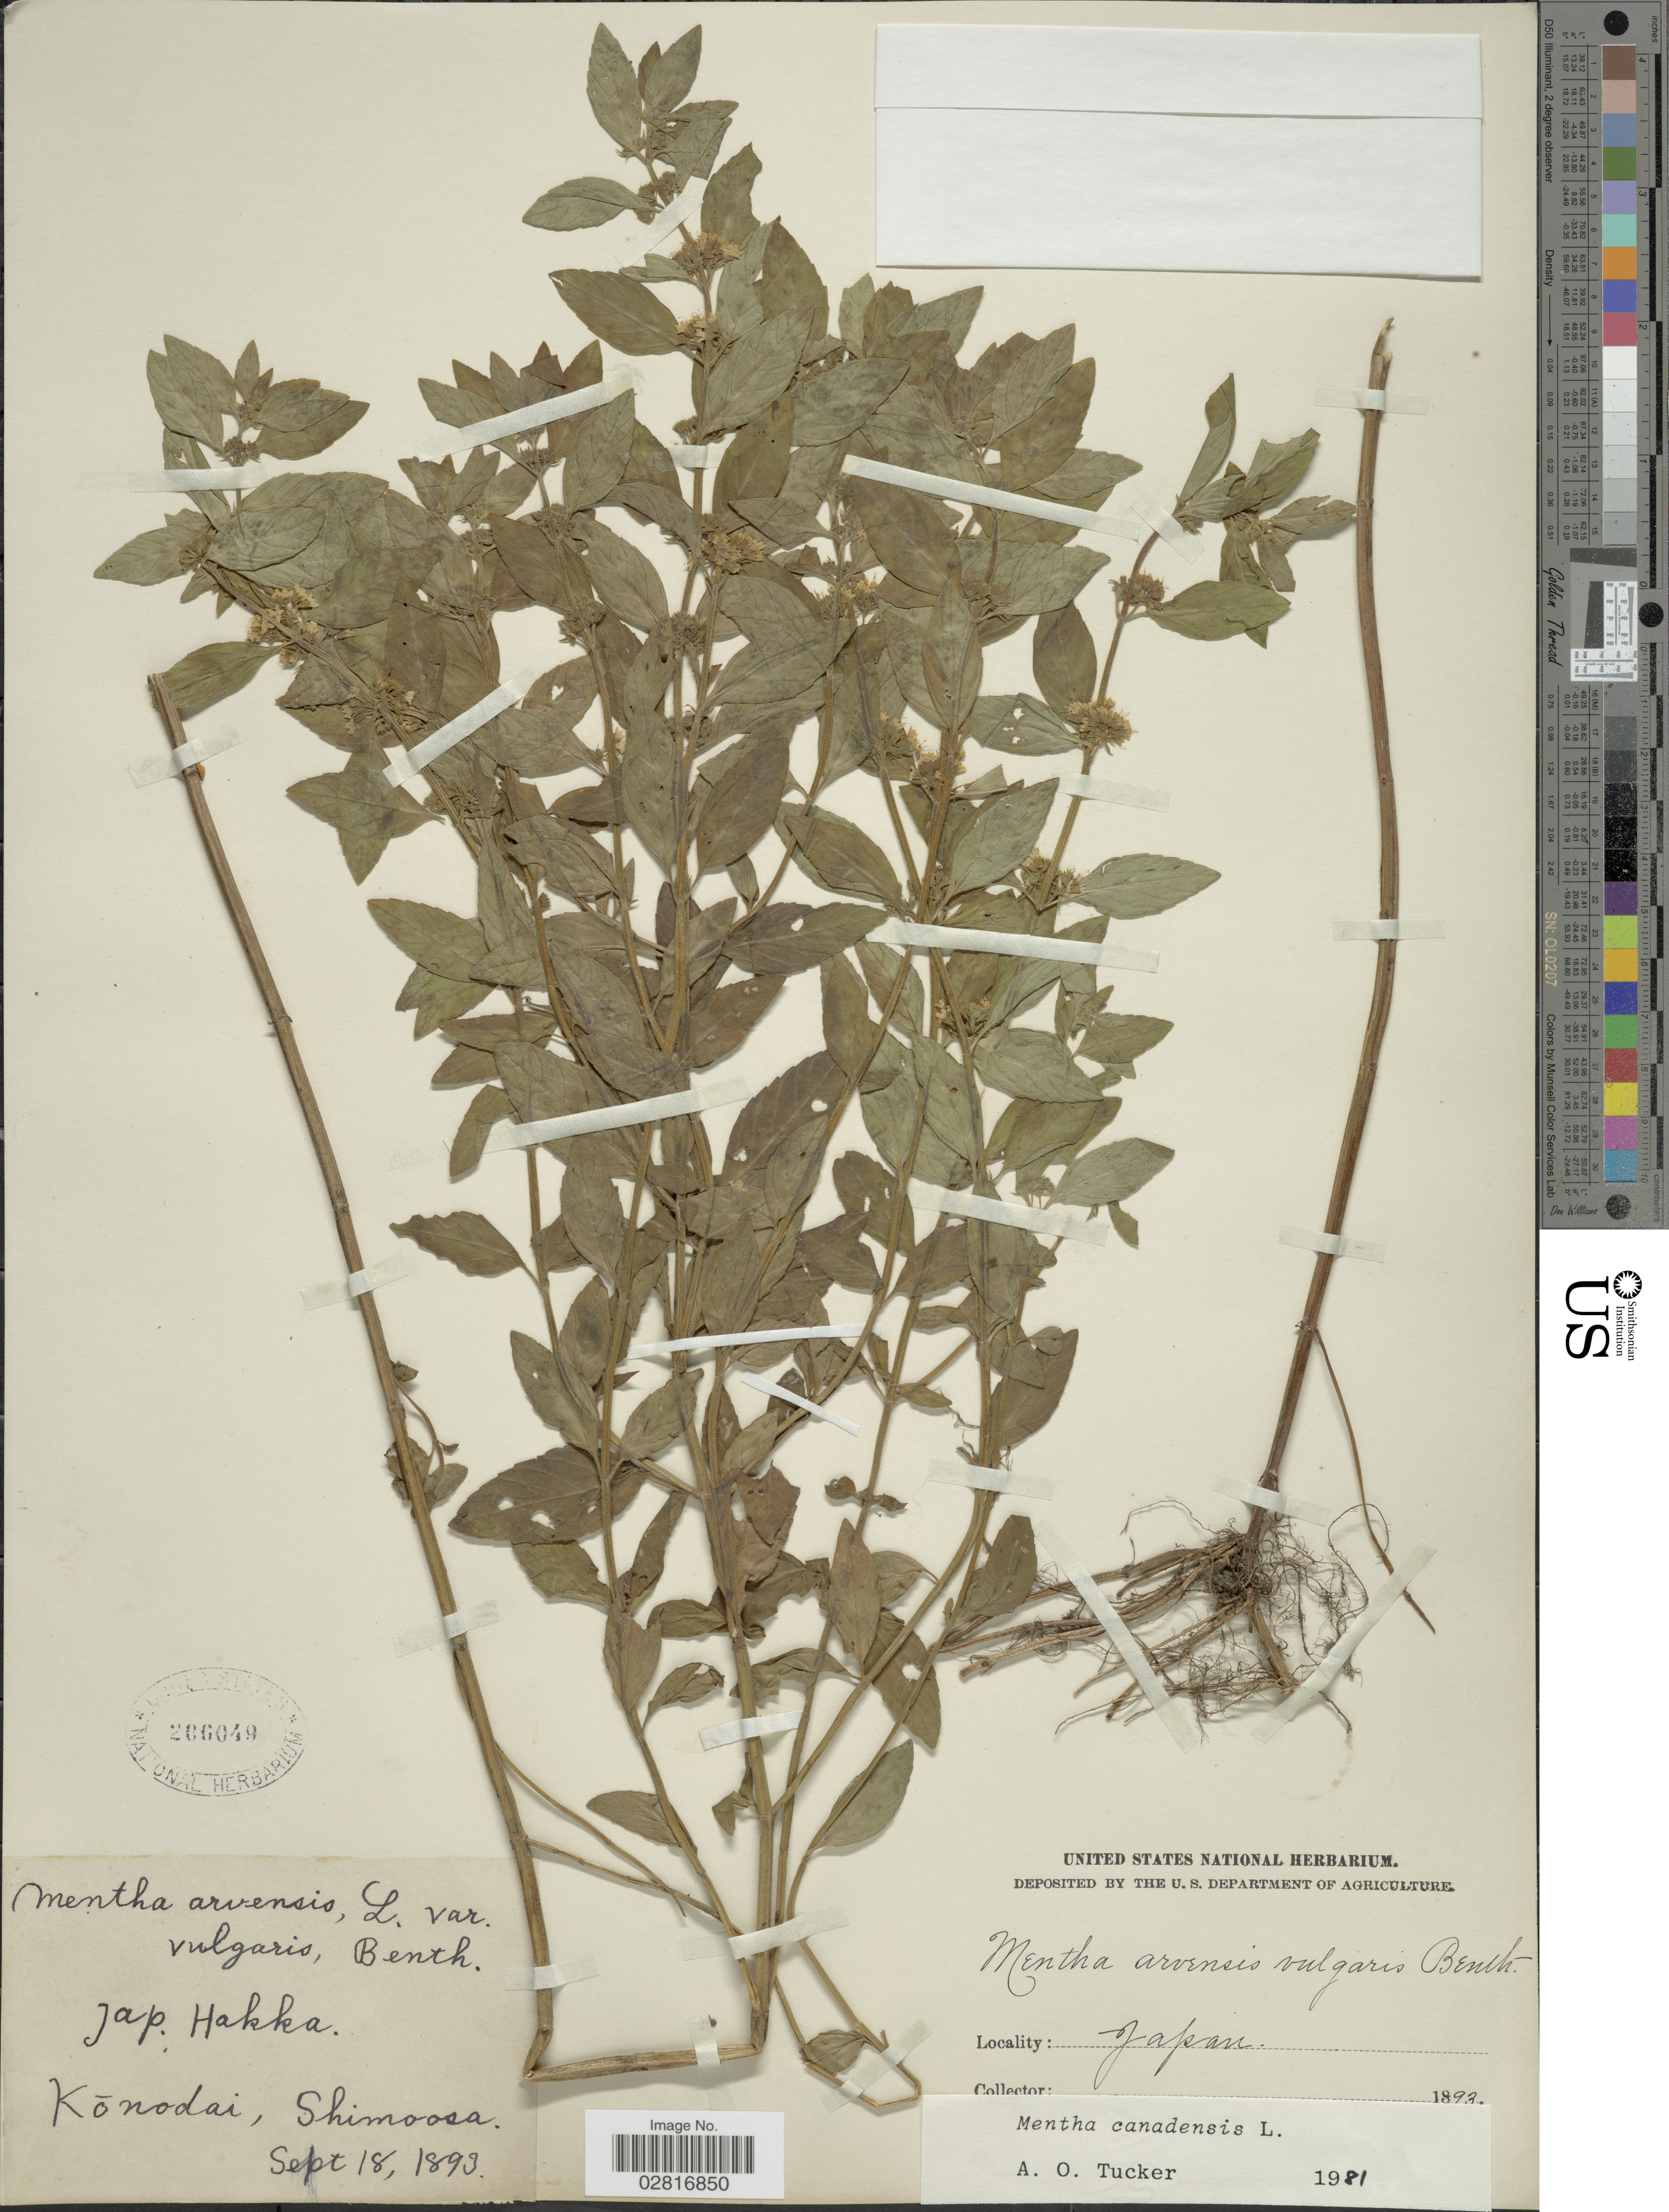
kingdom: Plantae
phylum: Tracheophyta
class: Magnoliopsida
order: Lamiales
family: Lamiaceae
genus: Mentha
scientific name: Mentha canadensis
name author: L.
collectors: ex herb. United States National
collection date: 1893-09-18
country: Japan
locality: Konodai, Shimoosa.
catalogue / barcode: US 206049